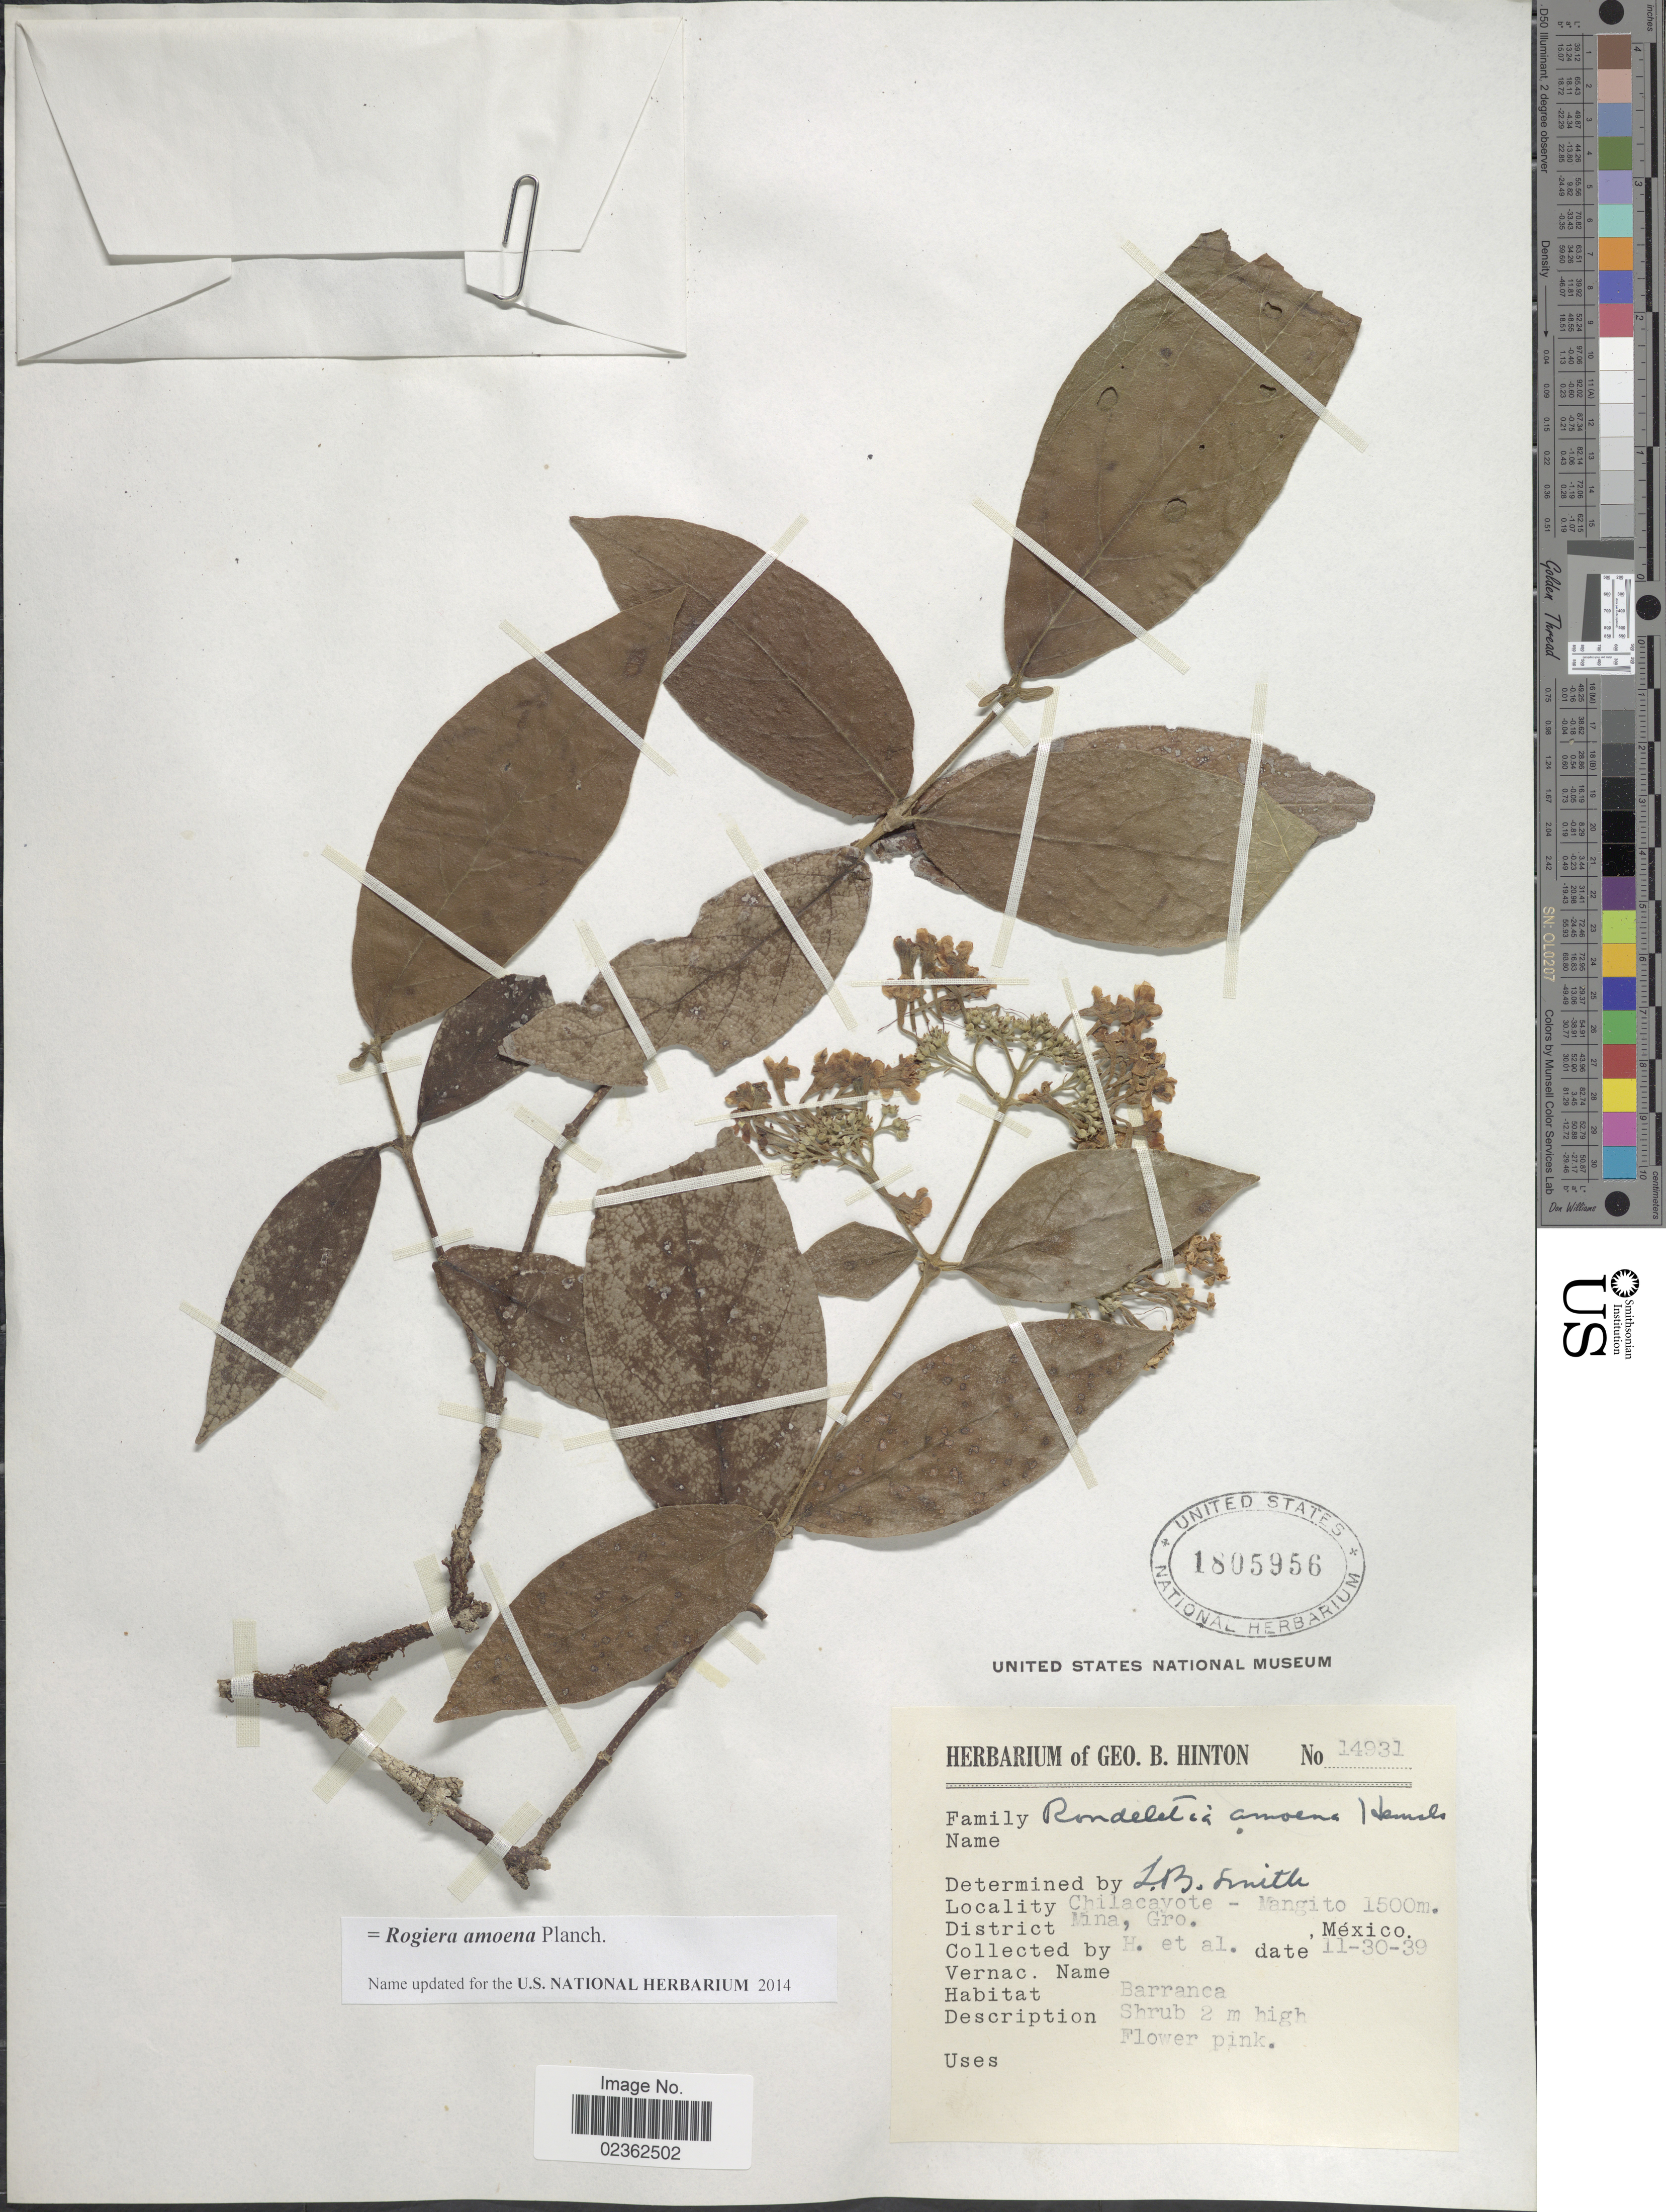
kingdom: Plantae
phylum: Tracheophyta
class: Magnoliopsida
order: Gentianales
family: Rubiaceae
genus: Rogiera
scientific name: Rogiera amoena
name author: Planch.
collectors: G. B. Hinton & et al.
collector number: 14931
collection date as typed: Transcribed d/m/y: 30/11/39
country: Mexico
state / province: Guerrero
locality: Chilacayote-Manguito, District Mina, barranca.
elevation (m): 1500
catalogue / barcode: US 1805956